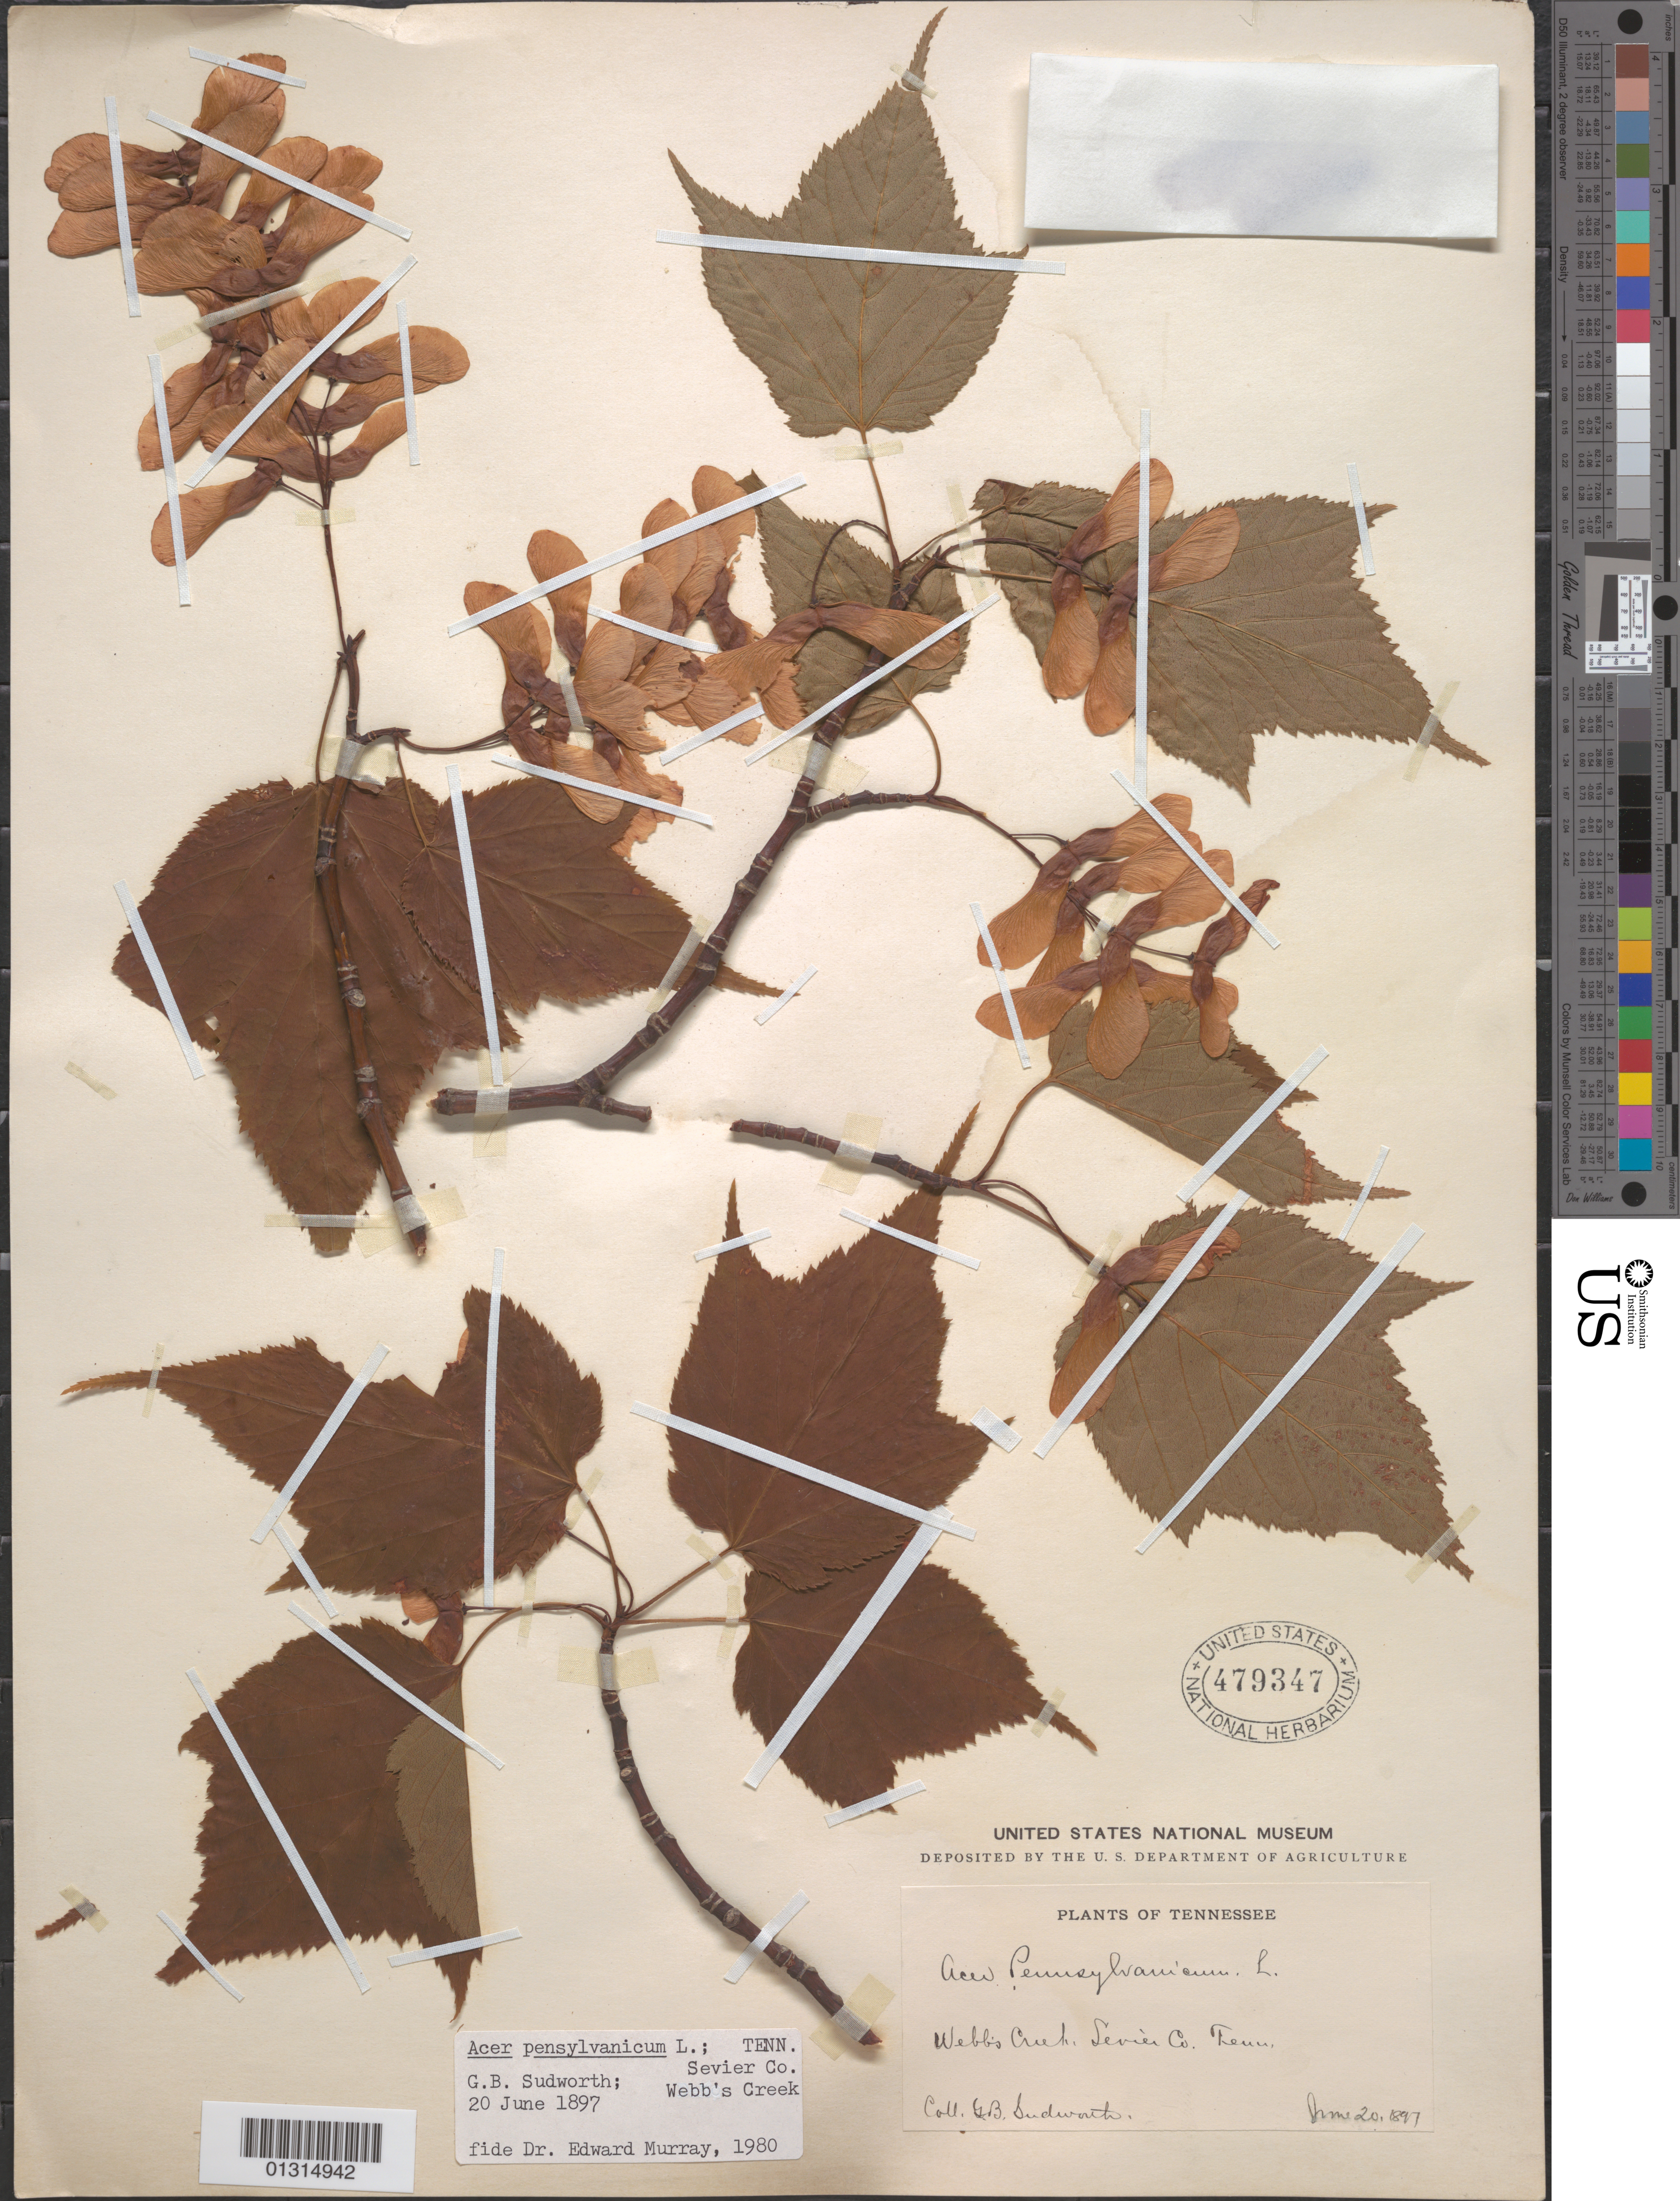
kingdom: Plantae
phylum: Tracheophyta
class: Magnoliopsida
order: Sapindales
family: Sapindaceae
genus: Acer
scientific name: Acer pensylvanicum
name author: L.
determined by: Murray, Edward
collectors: G. B. Sudworth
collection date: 1897-06-20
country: United States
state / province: Tennessee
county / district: Sevier County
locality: Sevier County, Webb's Creek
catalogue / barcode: US 479347